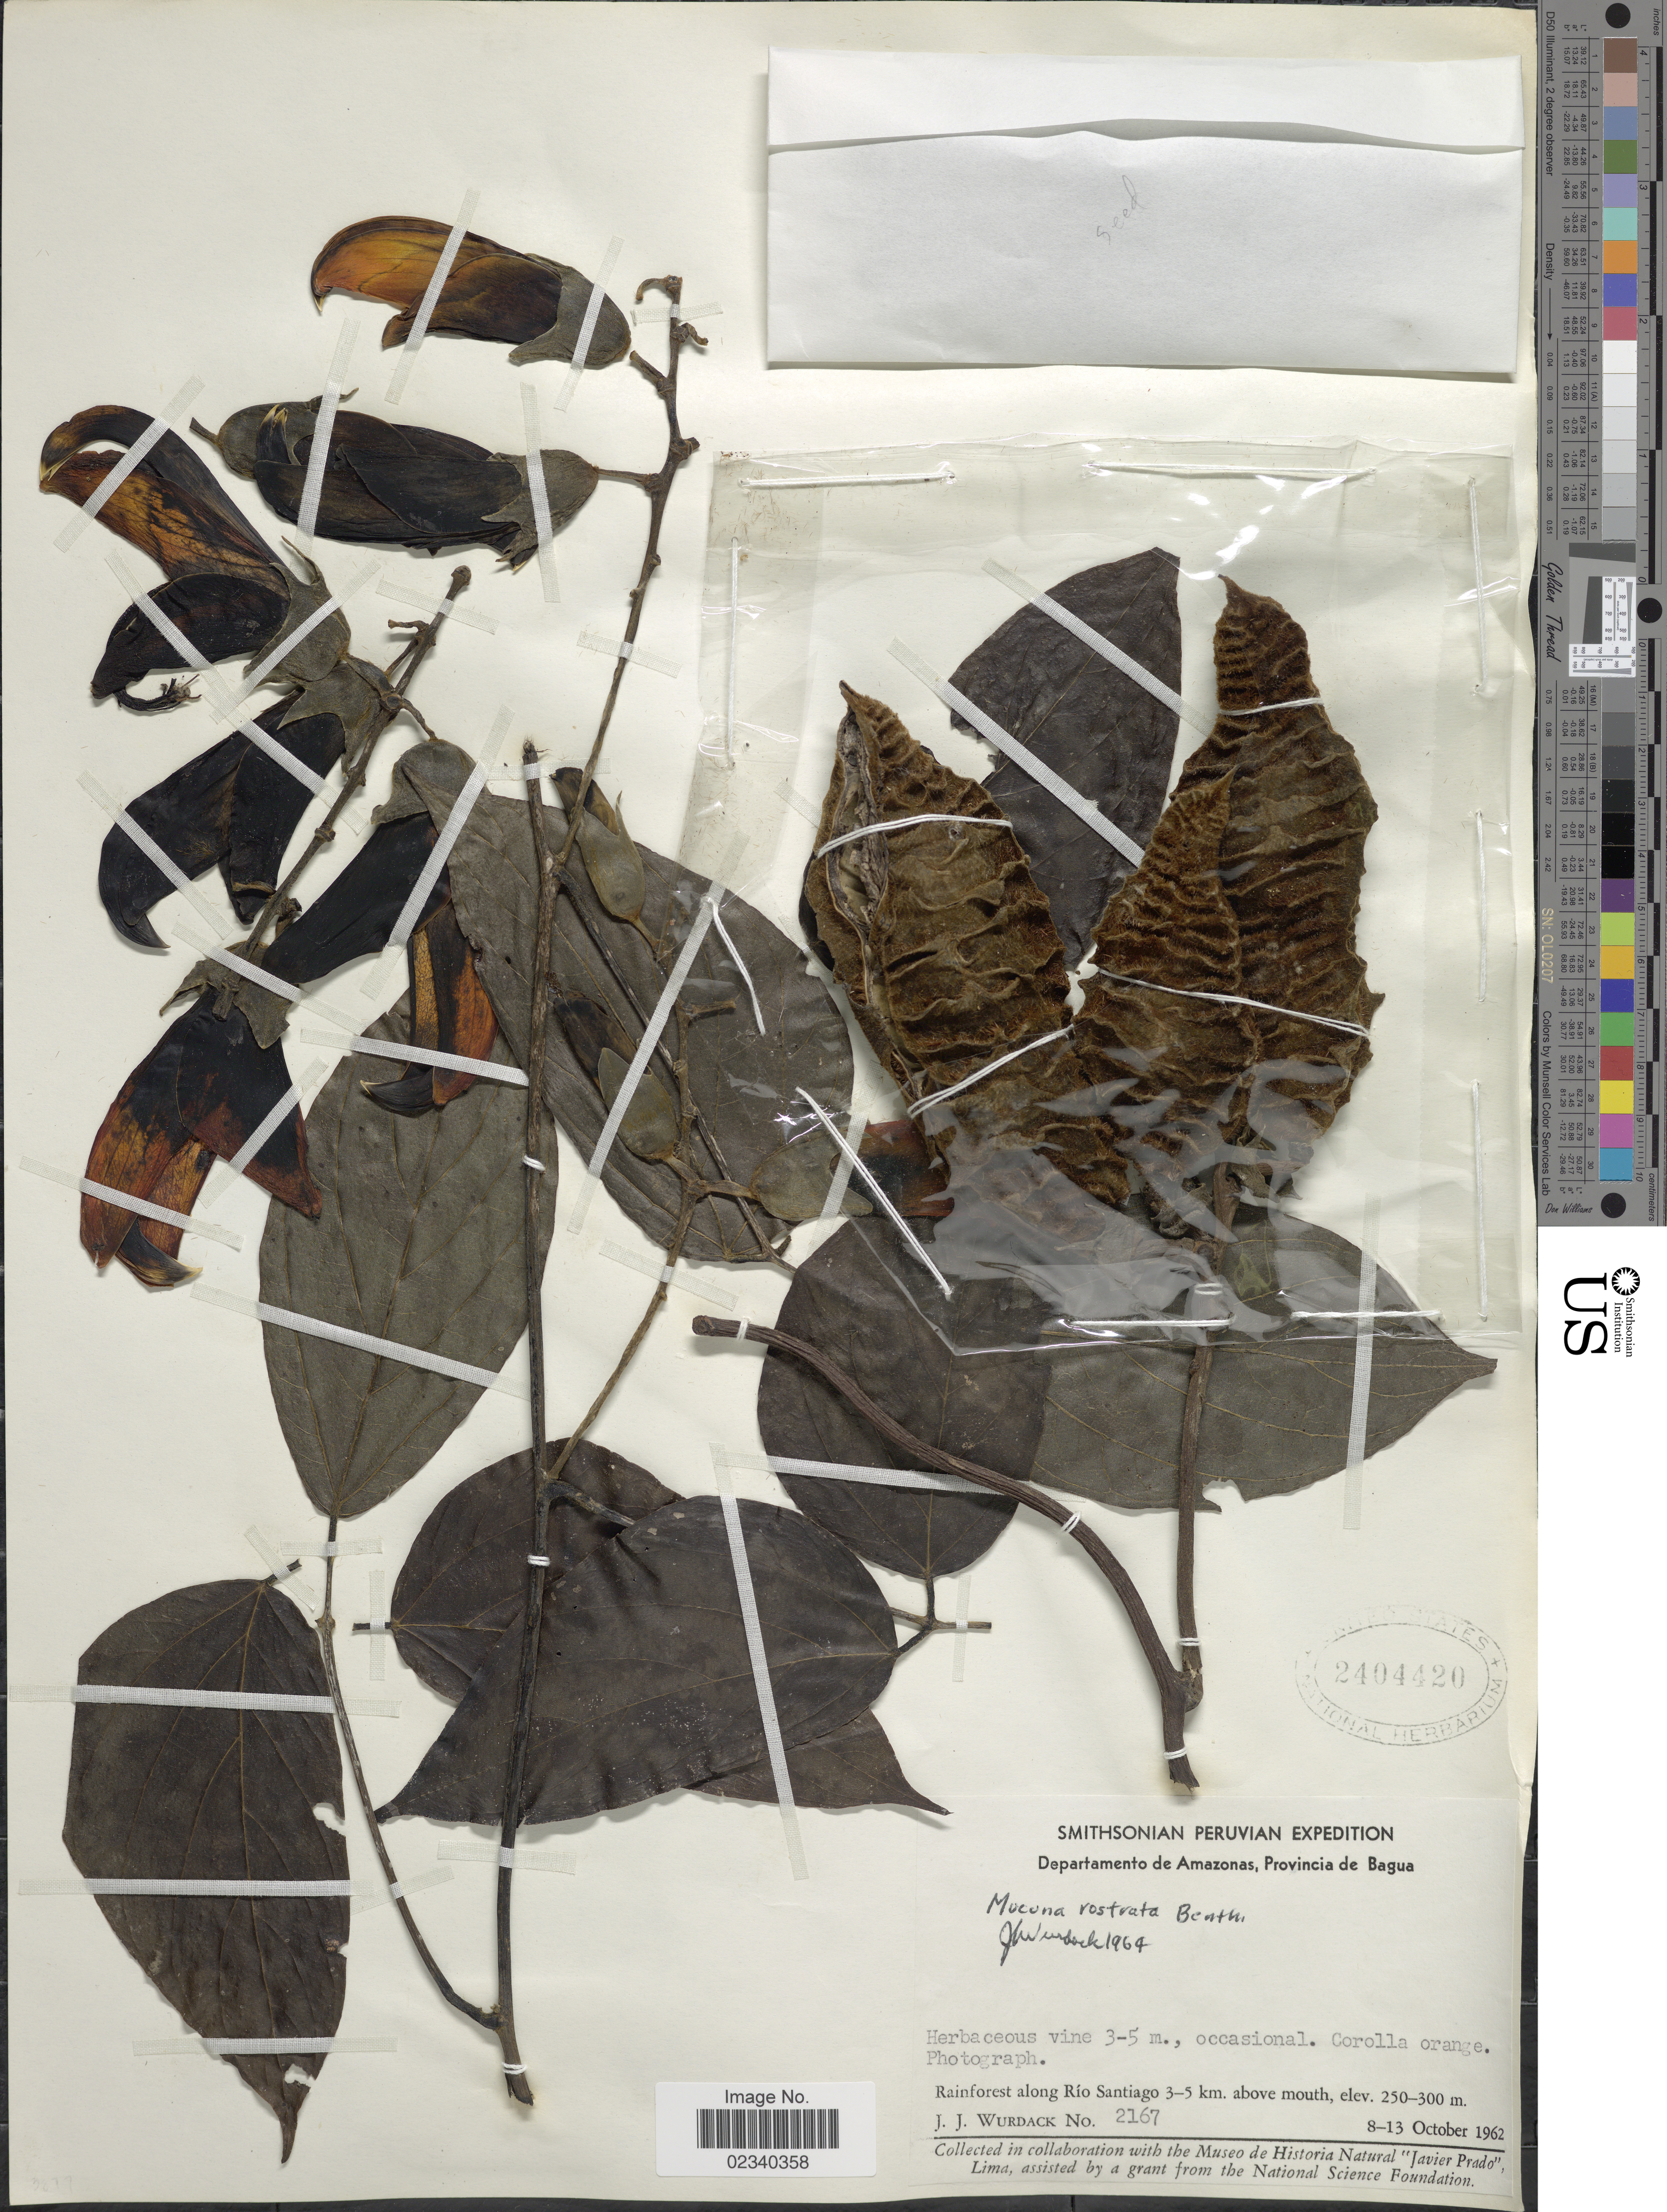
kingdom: Plantae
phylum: Tracheophyta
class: Magnoliopsida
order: Fabales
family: Fabaceae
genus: Mucuna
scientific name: Mucuna rostrata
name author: Benth.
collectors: J. J. Wurdack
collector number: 2167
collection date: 1962-10-08/1962-10-13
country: Peru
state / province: Amazonas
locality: Departamento de Amazonas, Provincia de Bagua. Rainforest along Rio Santiago 3-5 km. above mouth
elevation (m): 250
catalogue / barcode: US 2404420